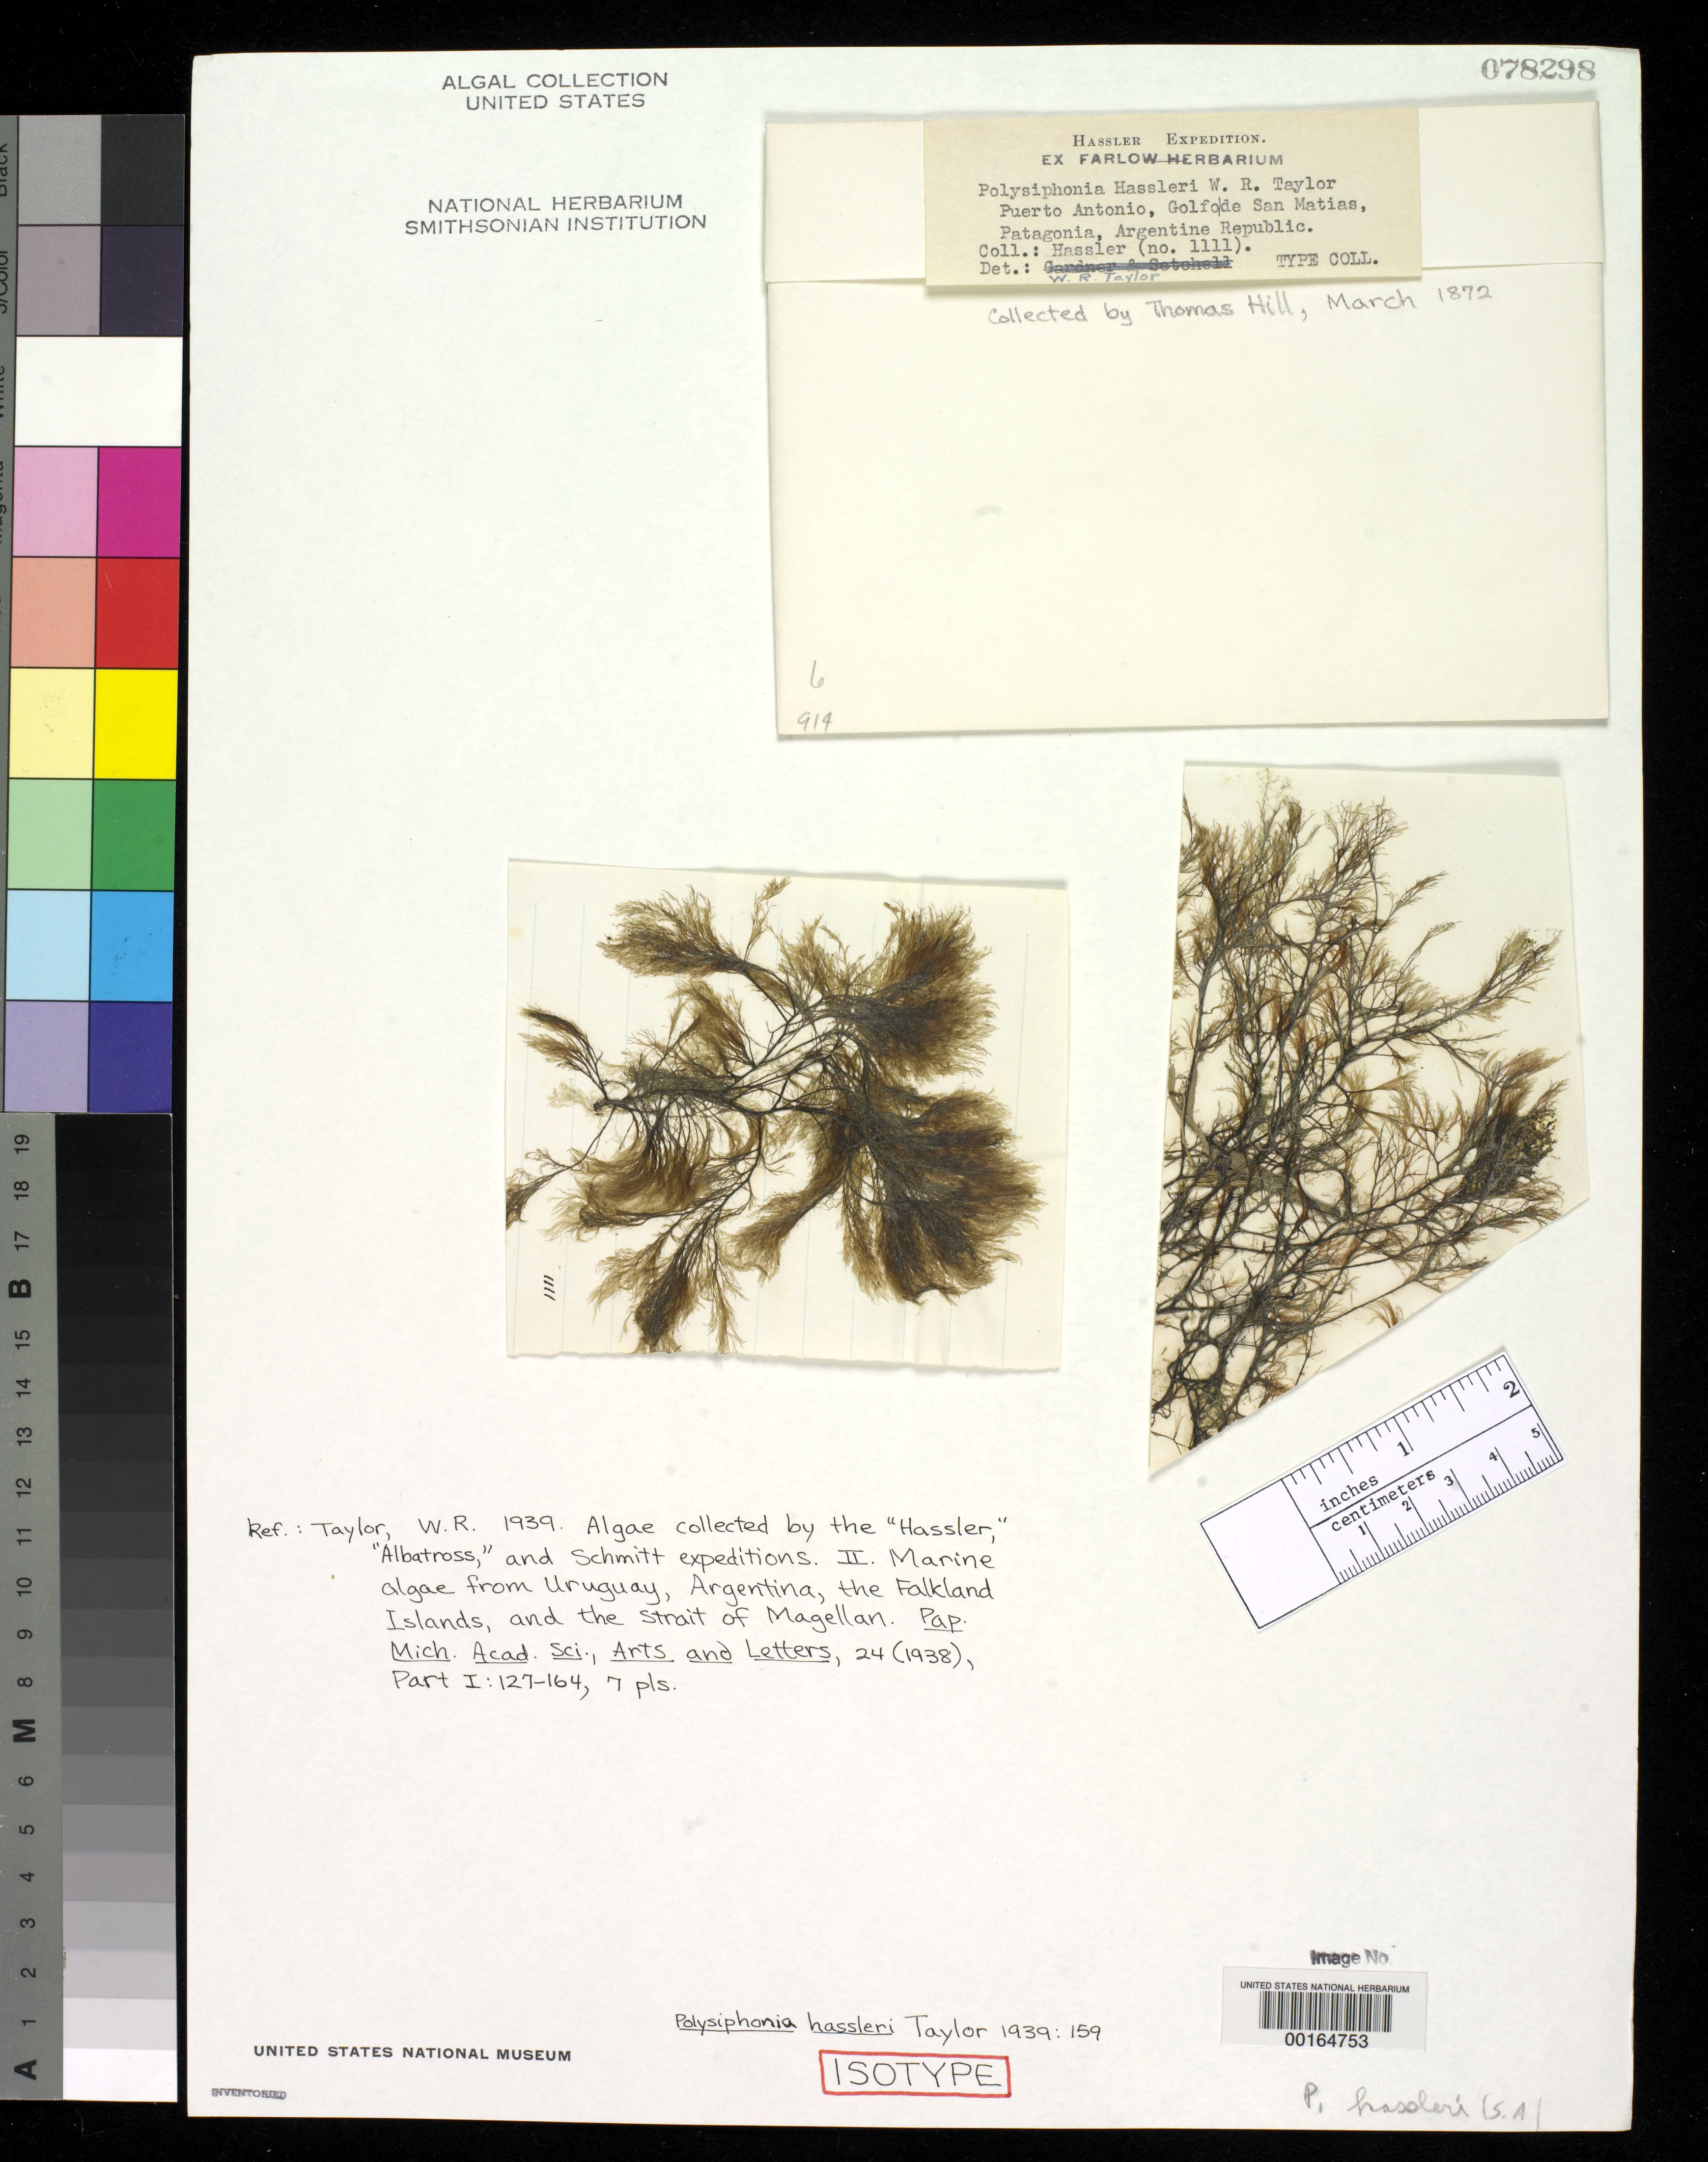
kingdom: Plantae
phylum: Rhodophyta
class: Florideophyceae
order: Ceramiales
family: Rhodomelaceae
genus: Polysiphonia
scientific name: Polysiphonia hassleri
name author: W.R. Taylor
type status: Isotype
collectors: T. Hill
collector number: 1111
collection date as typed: Mar 1872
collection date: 1872-03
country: Argentina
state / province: Río Negro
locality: Puerto Antonio, Golfo de San Matias. Patagonia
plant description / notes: Hassler Expedition, 1871-1872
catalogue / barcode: US 78298